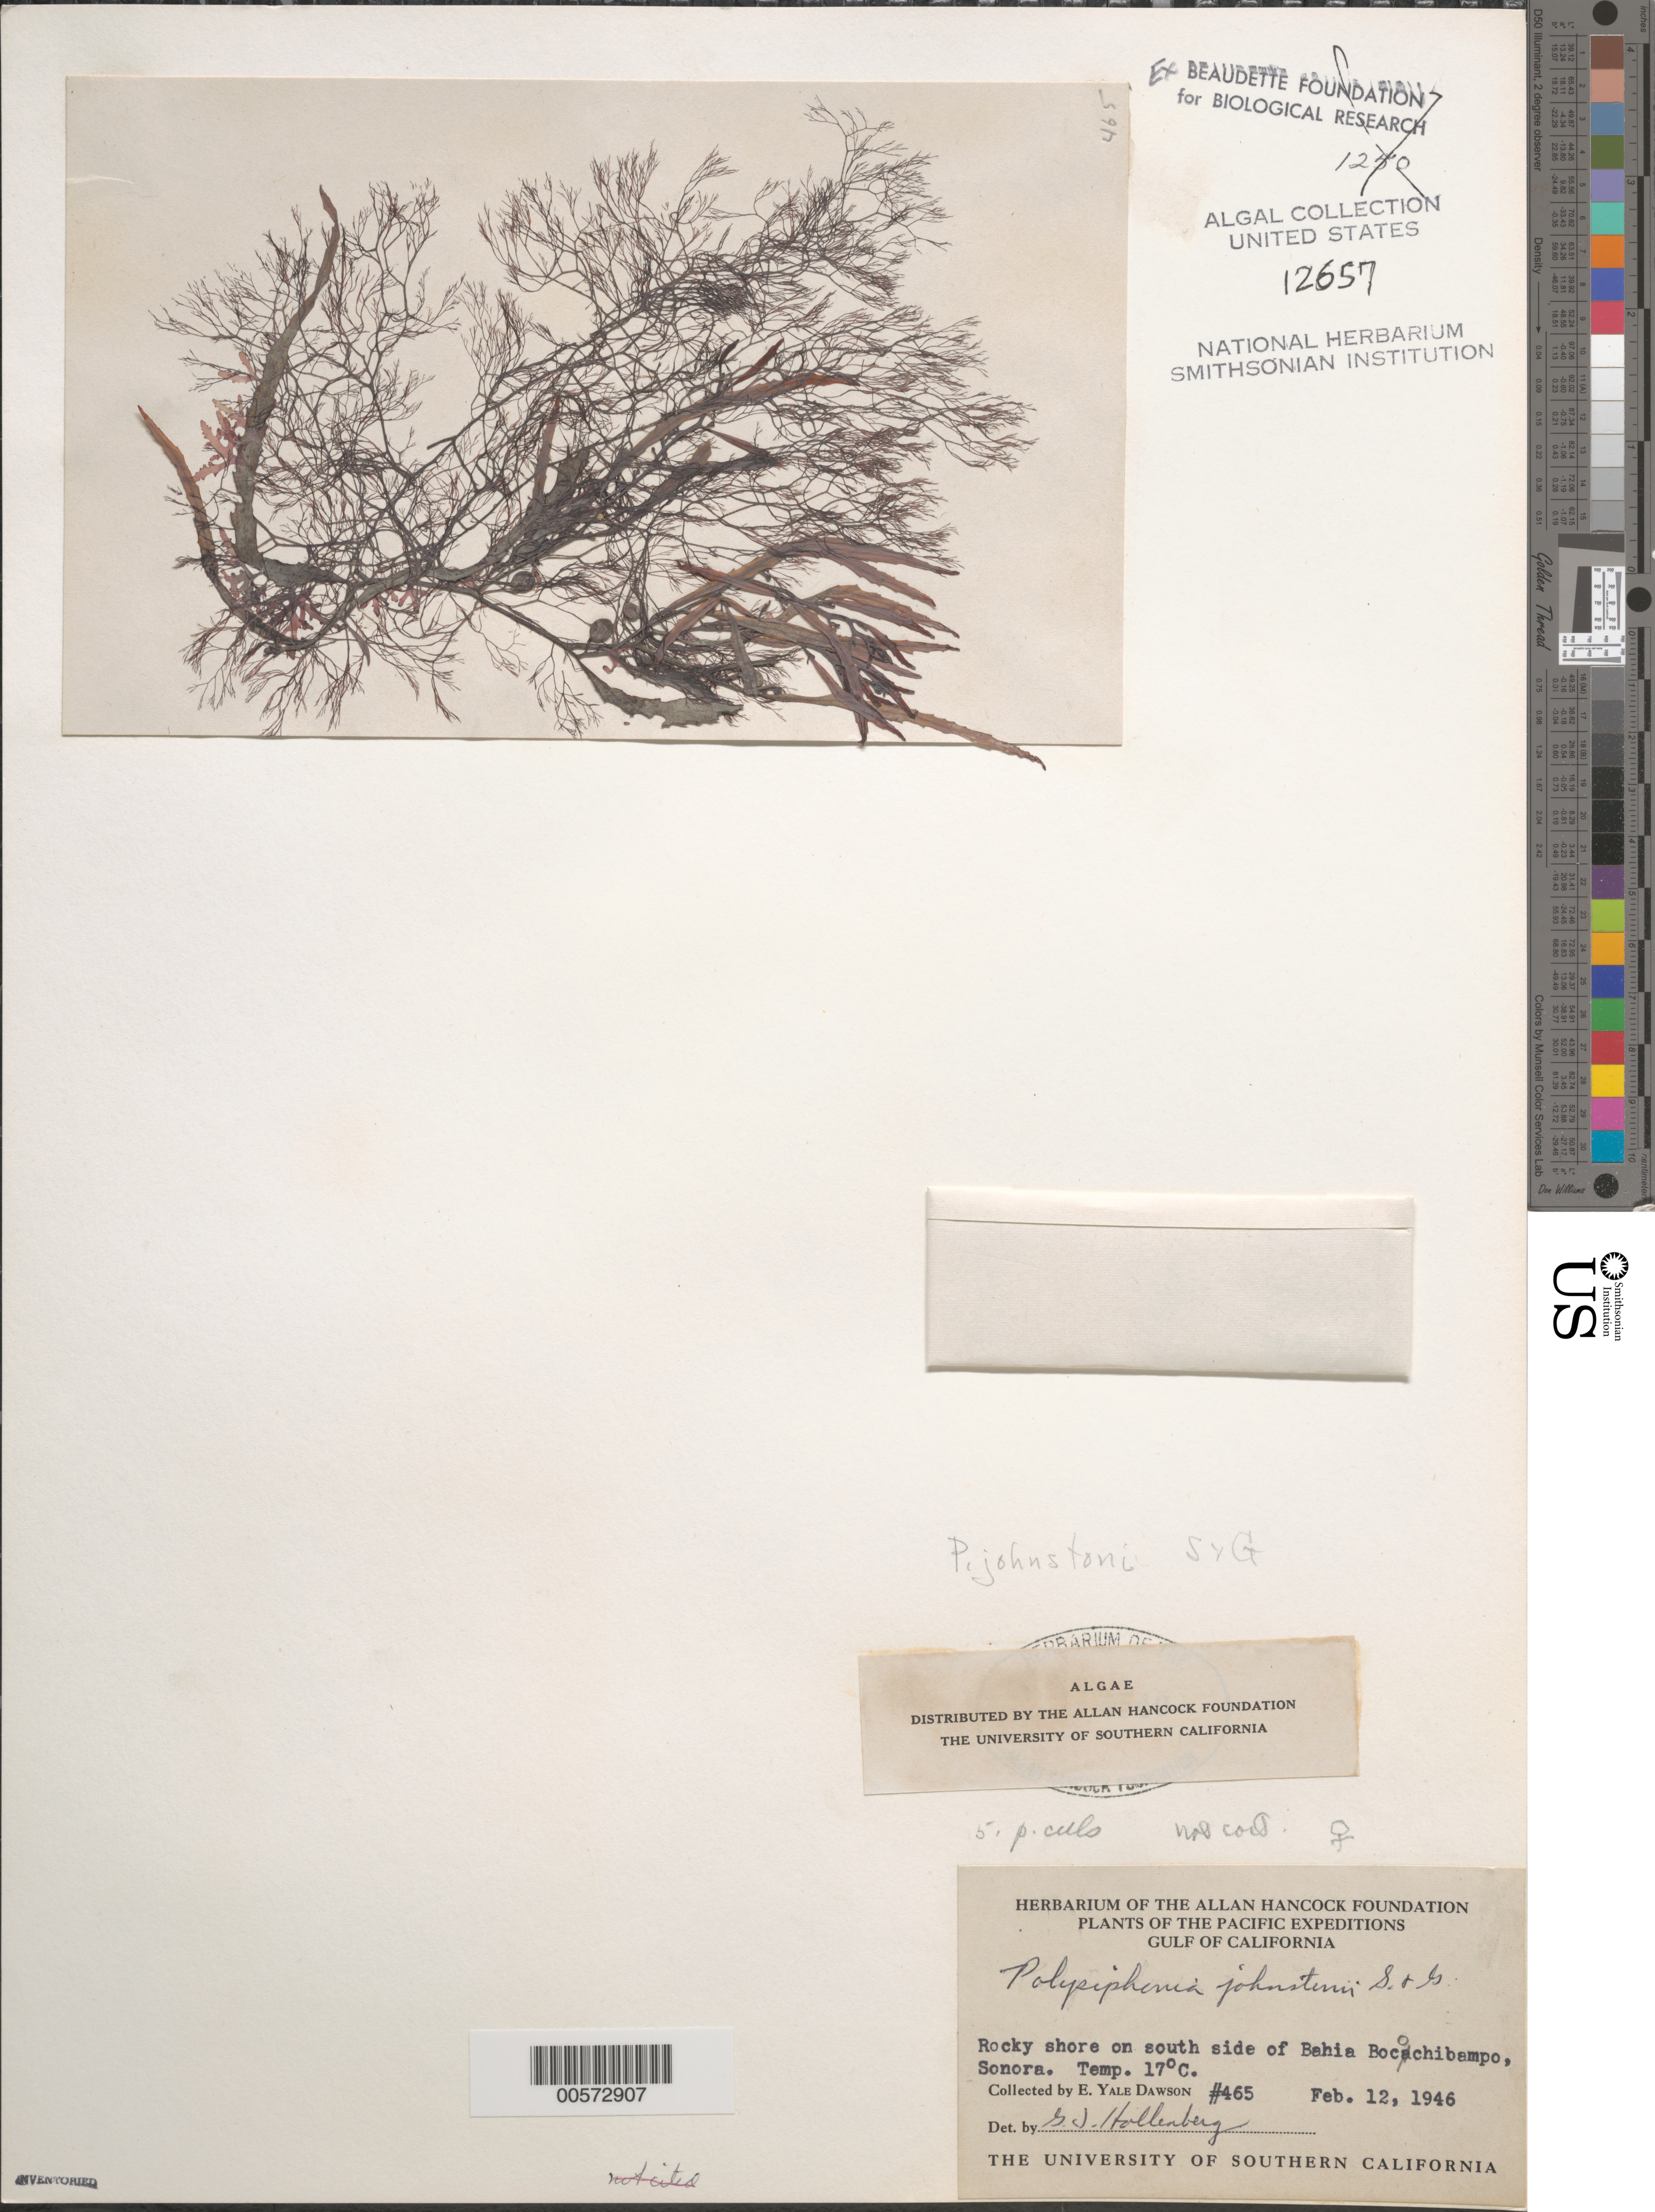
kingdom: Plantae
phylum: Rhodophyta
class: Florideophyceae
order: Ceramiales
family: Rhodomelaceae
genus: Melanothamnus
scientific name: Melanothamnus johnstonii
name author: (Setchell & N.L. Gardner) Diaz-Tapia & Maggs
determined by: Algae name updating Project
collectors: E. Y. Dawson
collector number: EYD 465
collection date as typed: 12 Feb 1946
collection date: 1946-02-12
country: Mexico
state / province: Sonora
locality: Bahia Bocochibampo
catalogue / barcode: US 12657